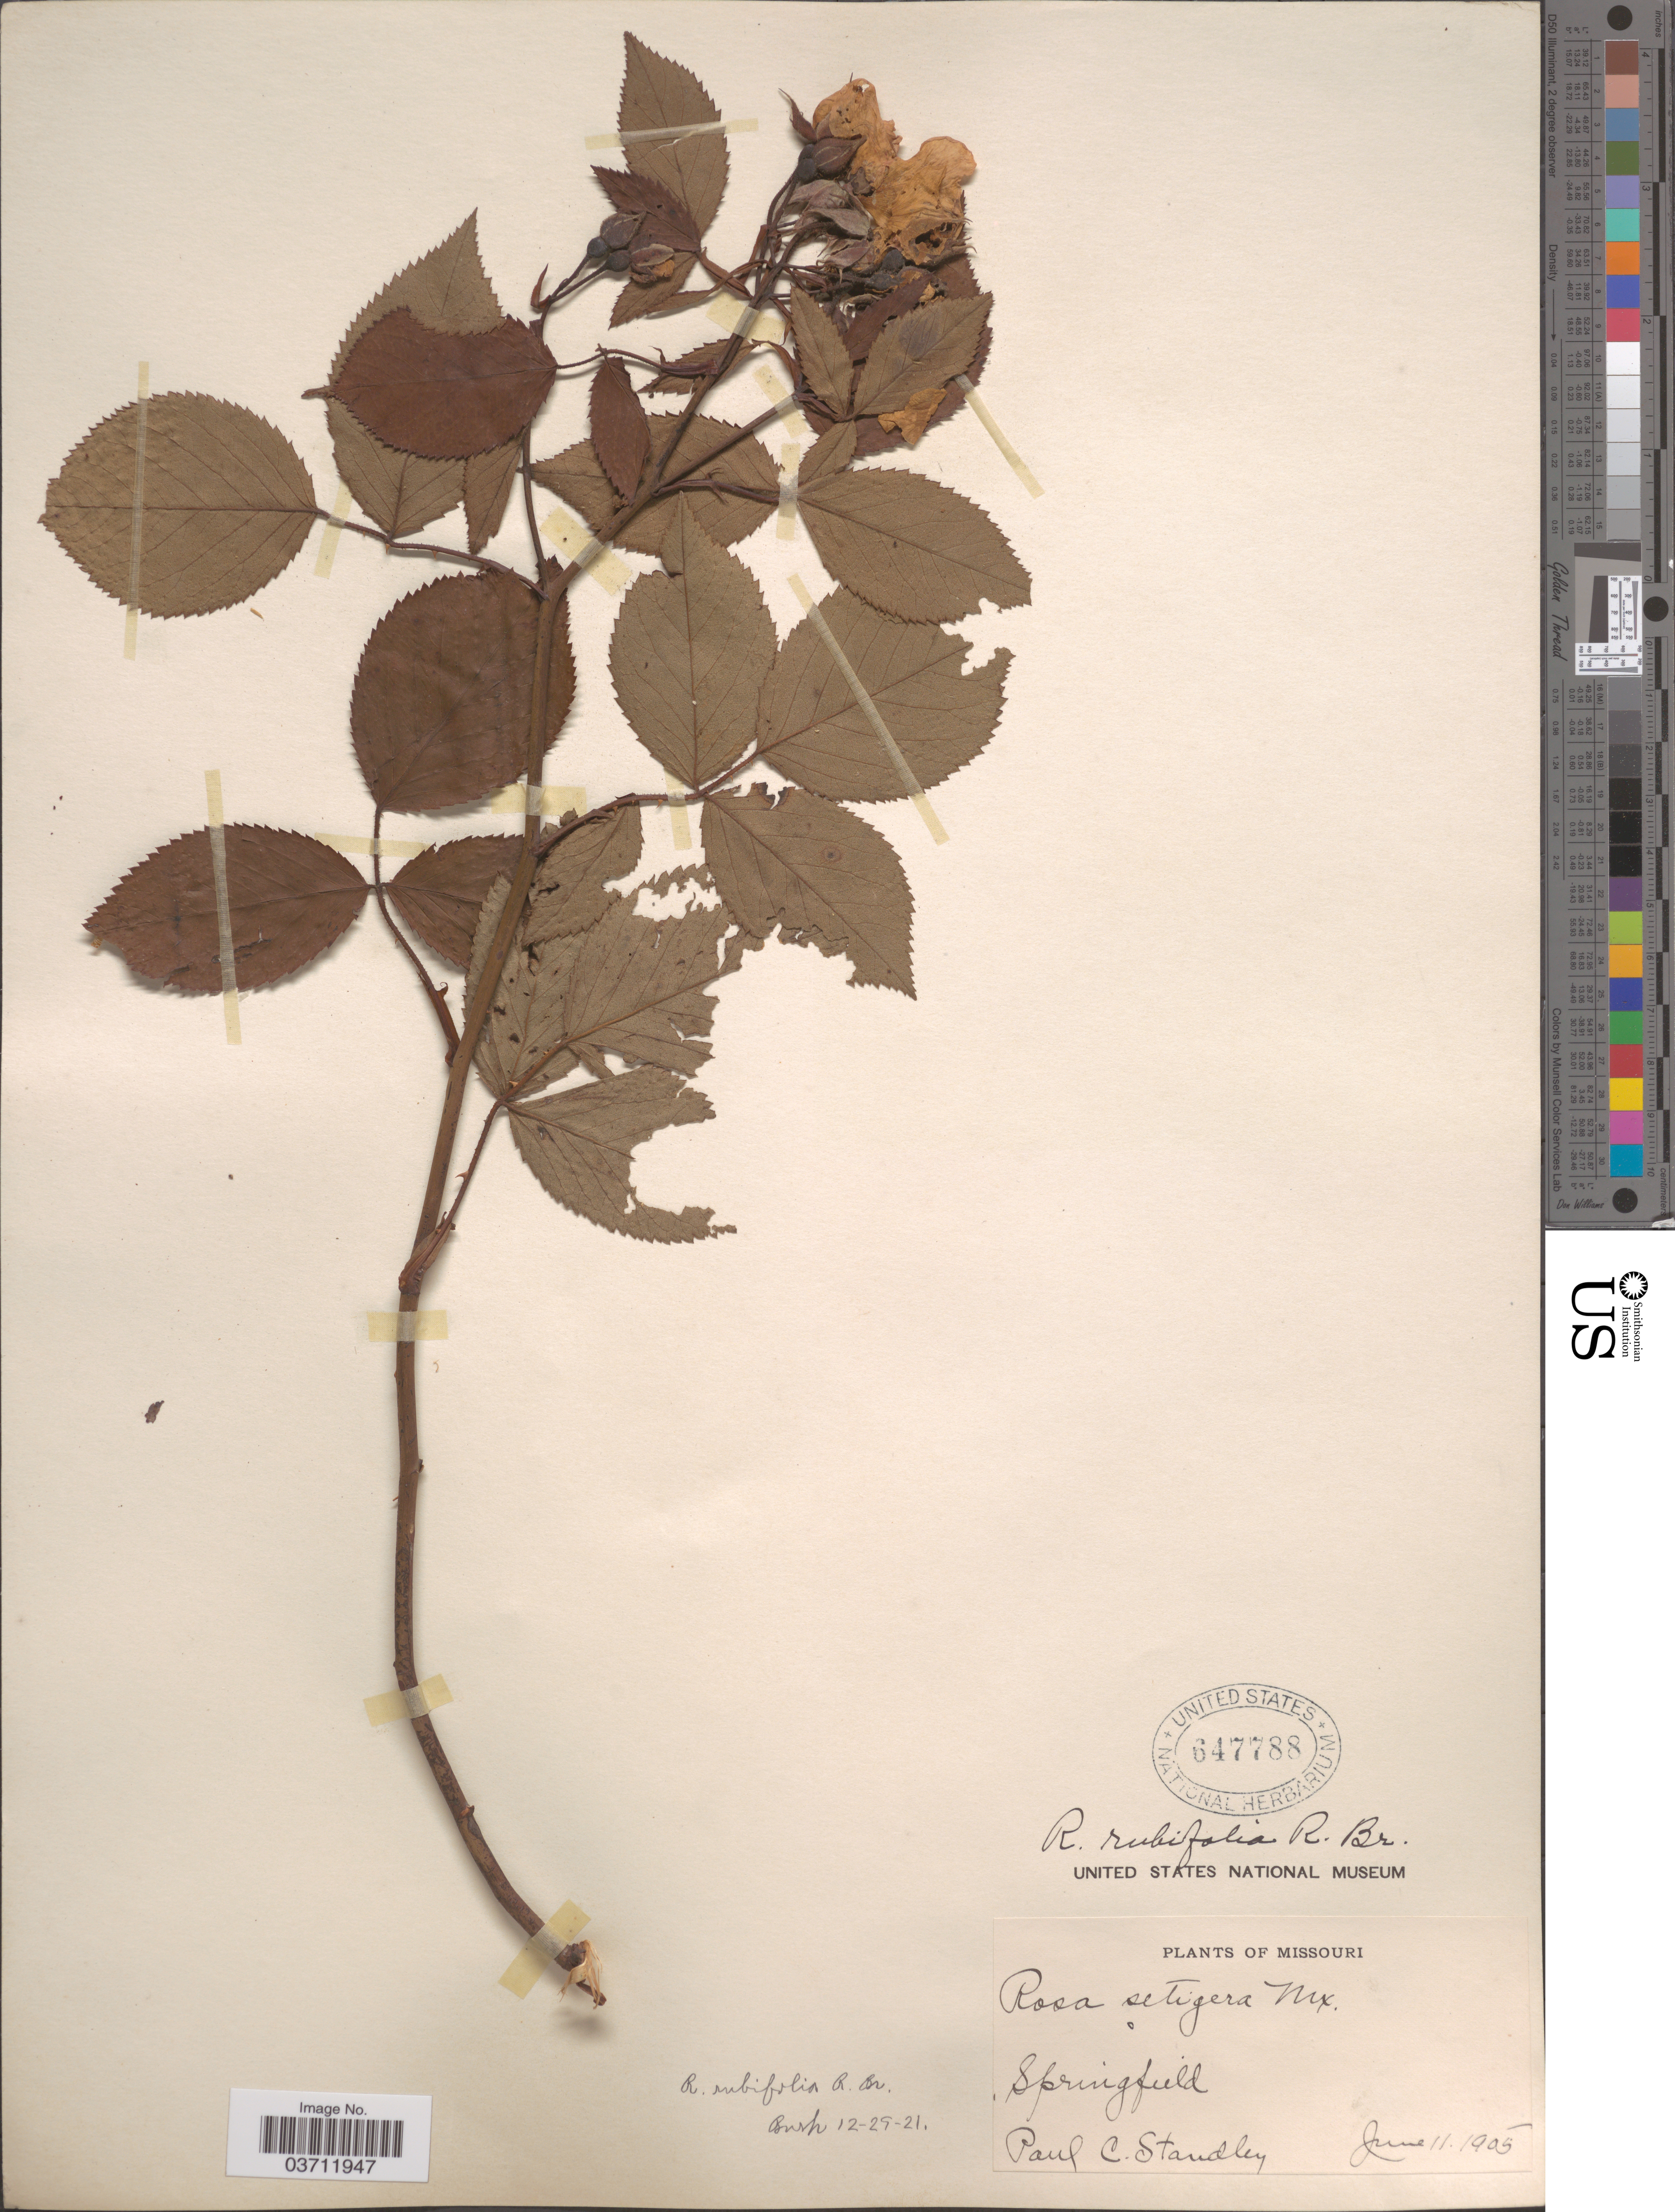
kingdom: Plantae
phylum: Tracheophyta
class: Magnoliopsida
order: Rosales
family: Rosaceae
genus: Rosa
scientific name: Rosa rubifolia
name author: R. Br.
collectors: P. C. Standley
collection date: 1905-06-11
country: United States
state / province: Missouri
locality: Springfield.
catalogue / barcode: US 647788